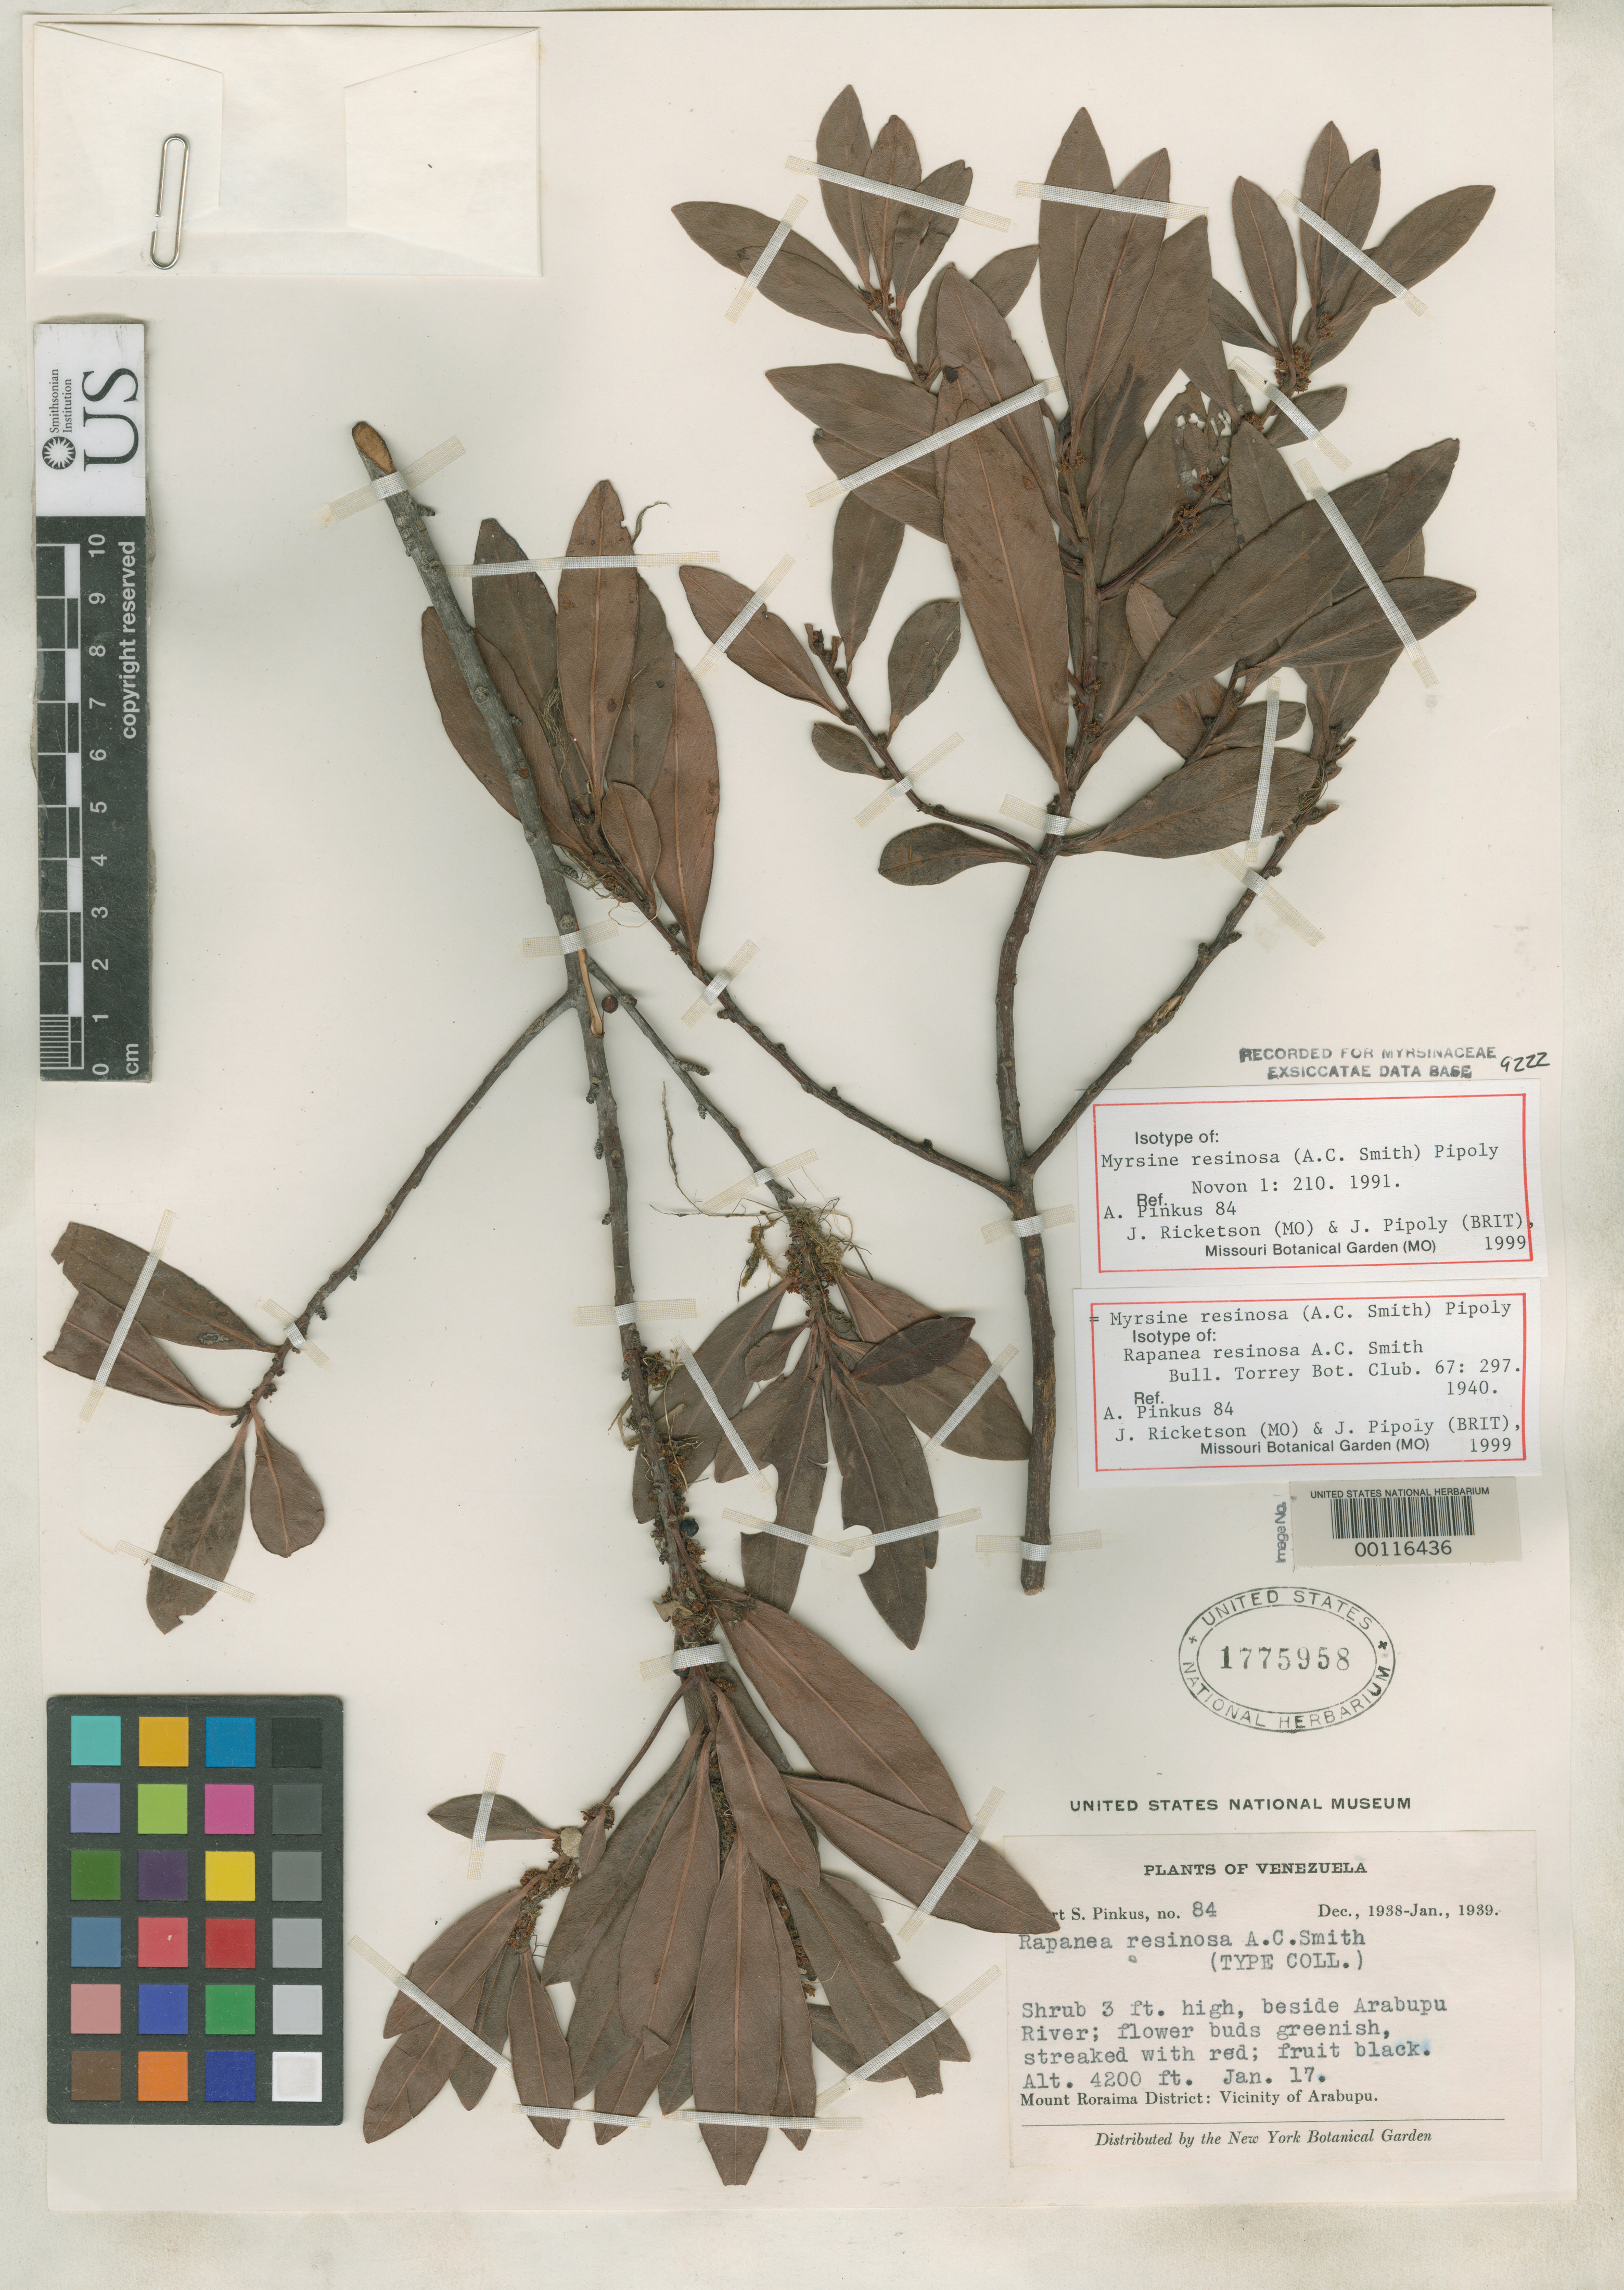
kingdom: Plantae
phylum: Tracheophyta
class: Magnoliopsida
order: Ericales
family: Primulaceae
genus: Rapanea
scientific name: Rapanea resinosa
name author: A.C. Sm.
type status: Isotype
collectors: A. Pinkus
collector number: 84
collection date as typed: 17 Jan 1939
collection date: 1939-01-17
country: Venezuela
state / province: Bolivar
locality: Mt. Roraima Dist., vicinity of Arabupu.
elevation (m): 1280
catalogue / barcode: US 1775958